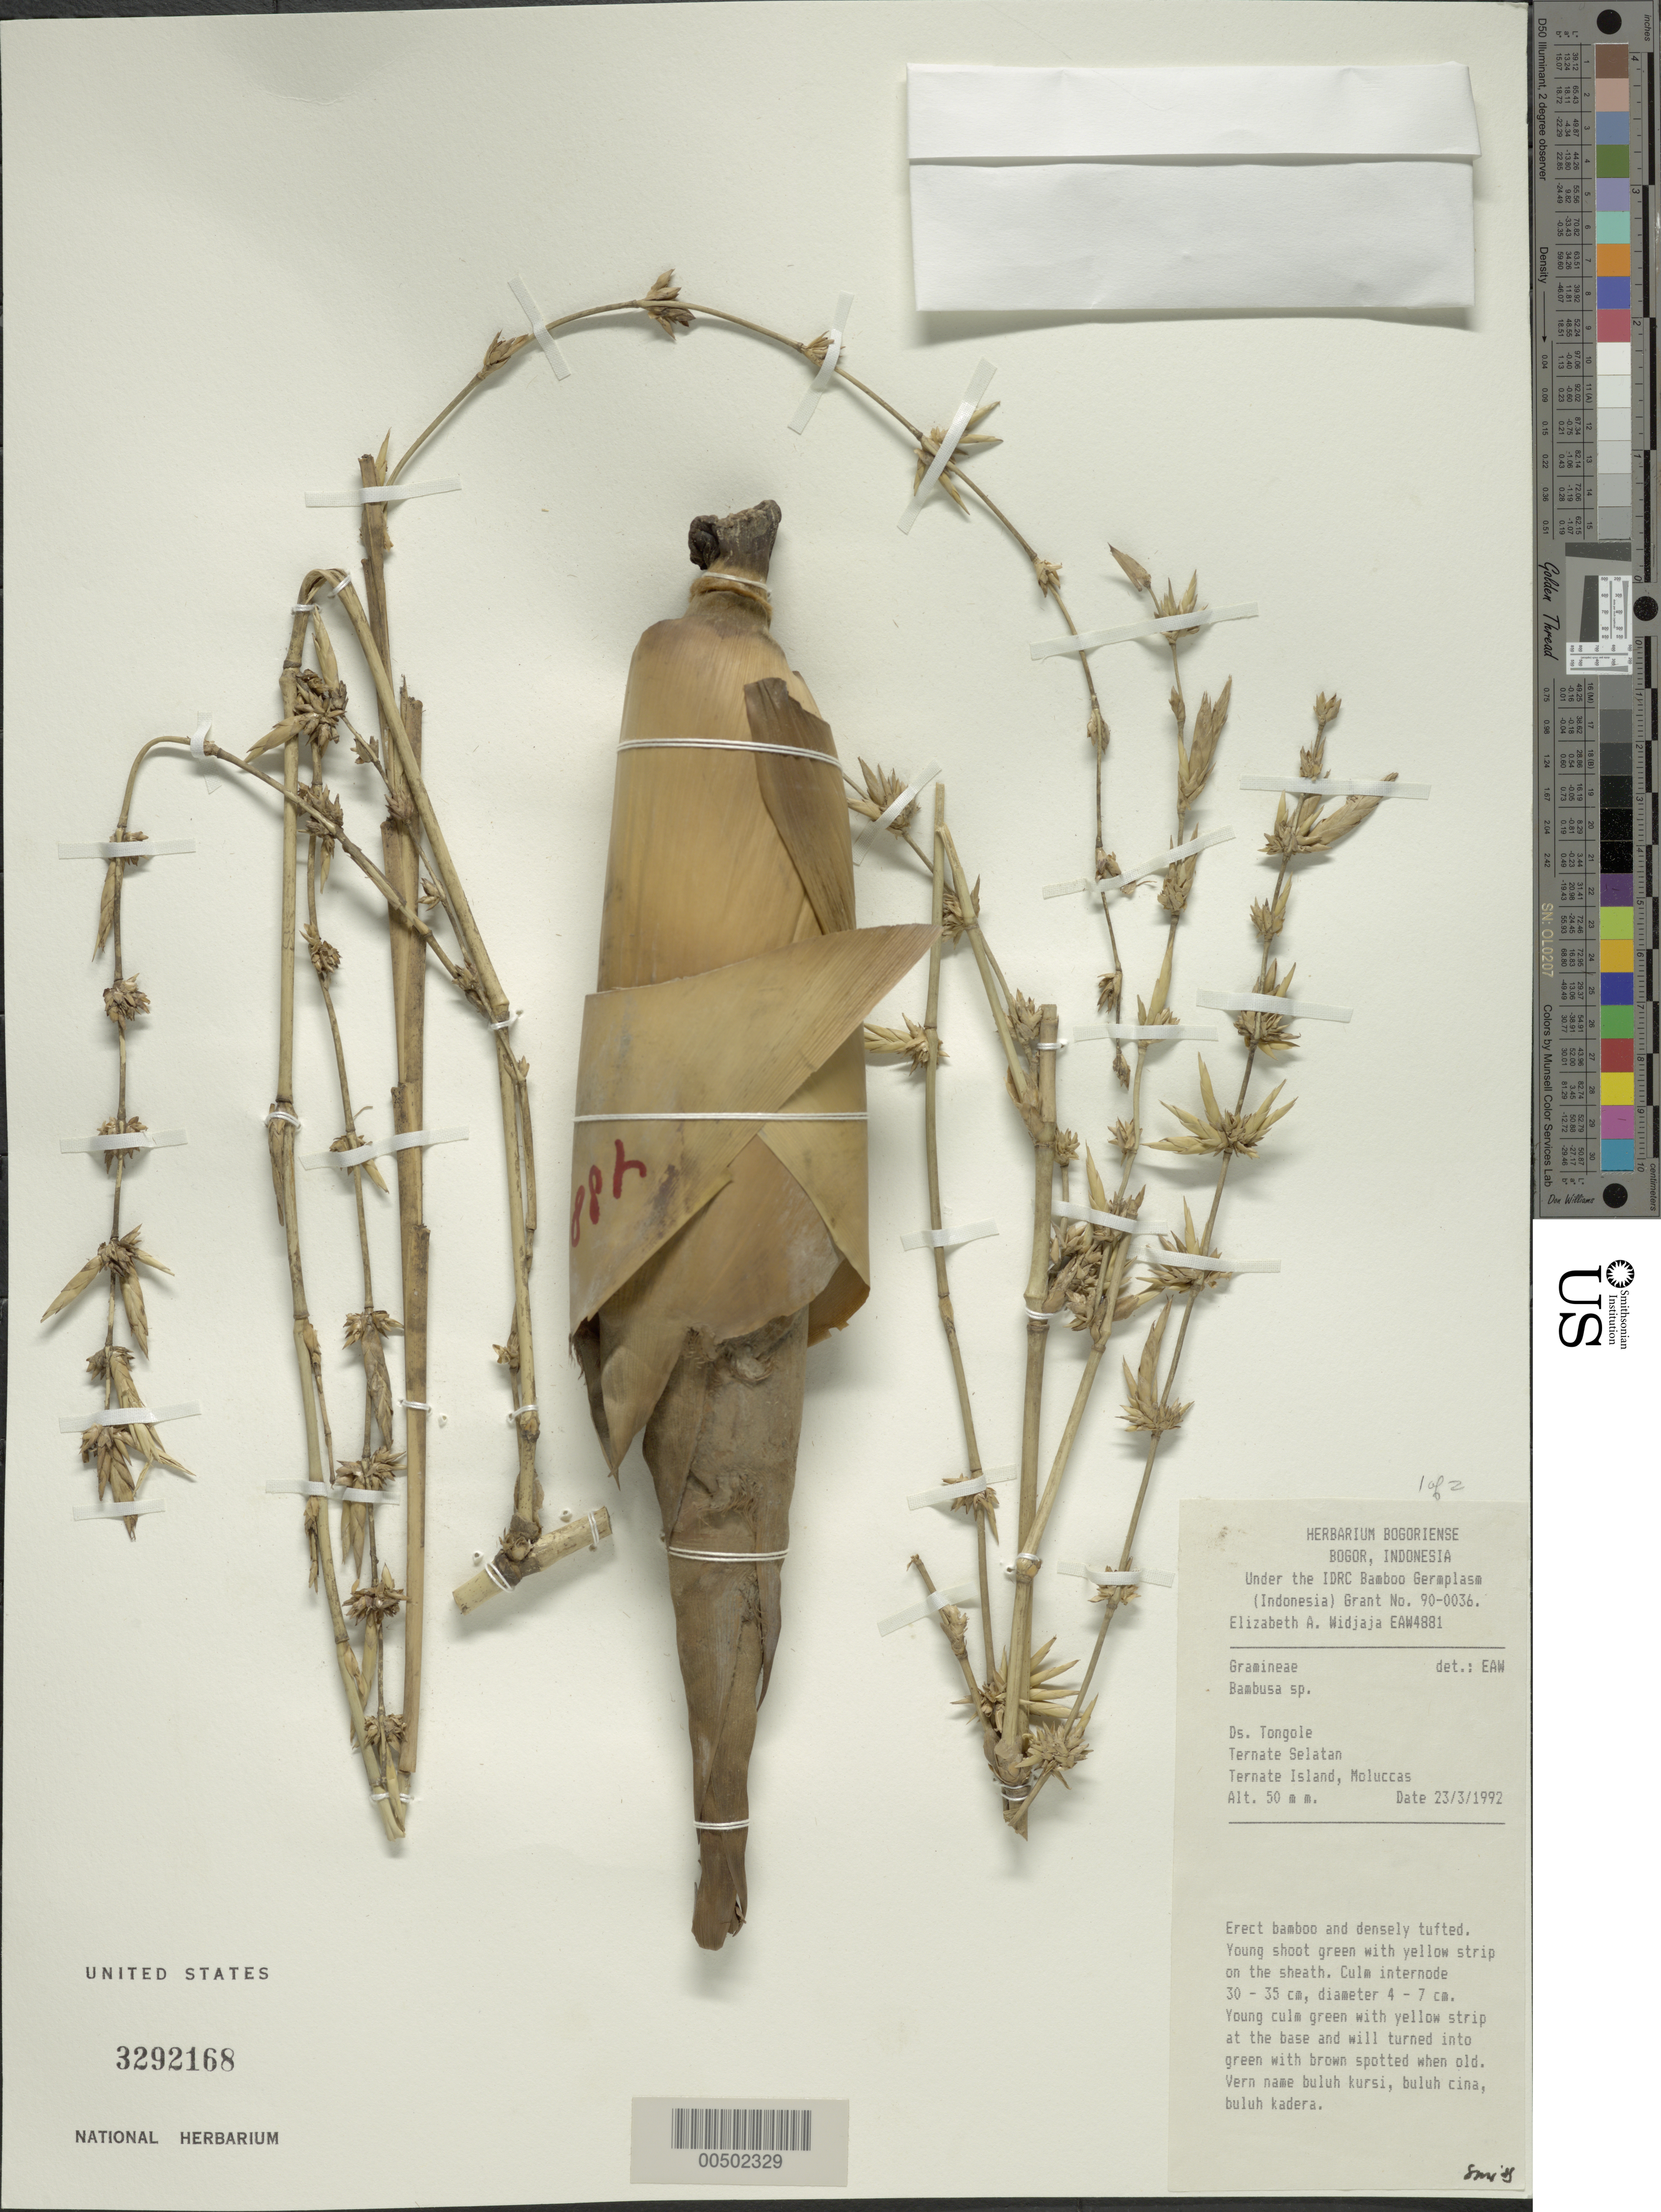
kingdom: Plantae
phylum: Tracheophyta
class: Liliopsida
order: Poales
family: Poaceae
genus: Bambusa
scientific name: Bambusa sp.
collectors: E. A. Widjaja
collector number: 4881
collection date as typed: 23 Mar 1993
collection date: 1993-03-23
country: Indonesia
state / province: Maluku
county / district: Maluku Utara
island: Ternate Island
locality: Ds. Tongole, Ternate Selatan [Moluccas]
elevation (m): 50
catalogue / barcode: US 3292168